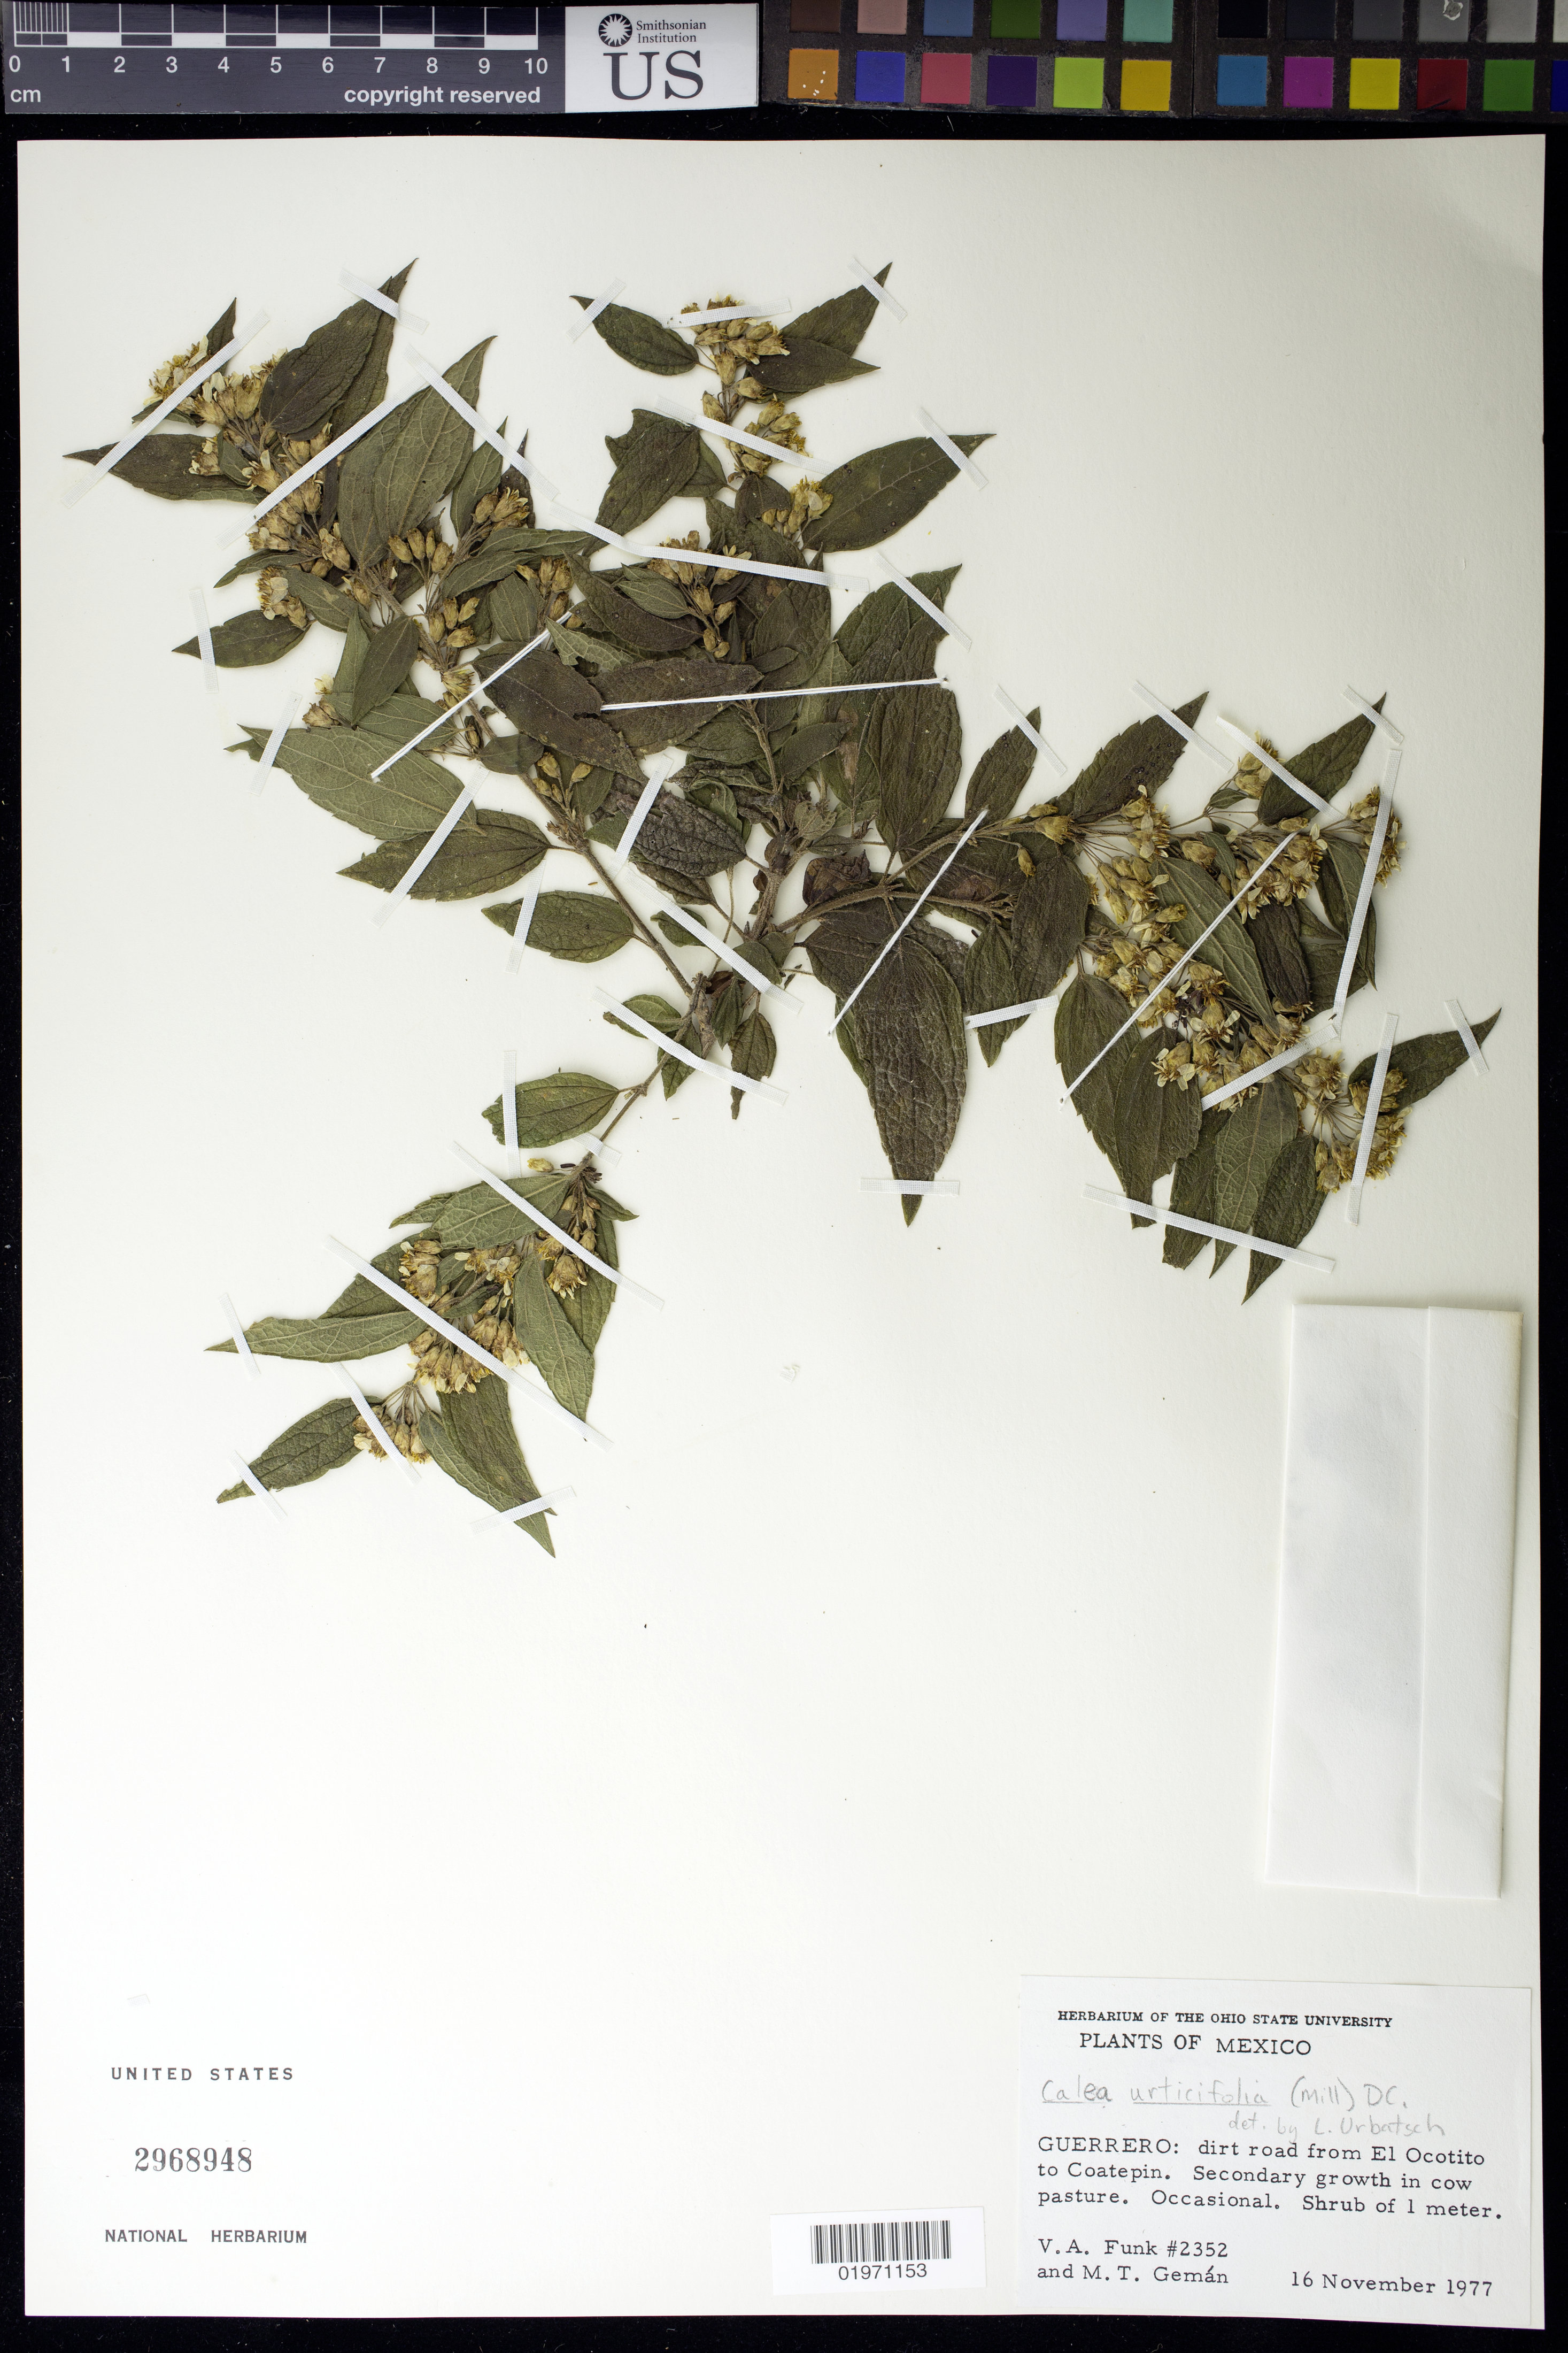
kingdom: Plantae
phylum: Tracheophyta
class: Magnoliopsida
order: Asterales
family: Asteraceae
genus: Calea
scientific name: Calea urticifolia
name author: (Mill.) DC.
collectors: V. Funk & M. T. Germán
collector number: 2352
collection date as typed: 16 Nov 1977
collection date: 1977-11-16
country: Mexico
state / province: Guerrero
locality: Dirt road from El Ocotito to Coatepin.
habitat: Secondary growth in cow pasture.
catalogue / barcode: US 2968948